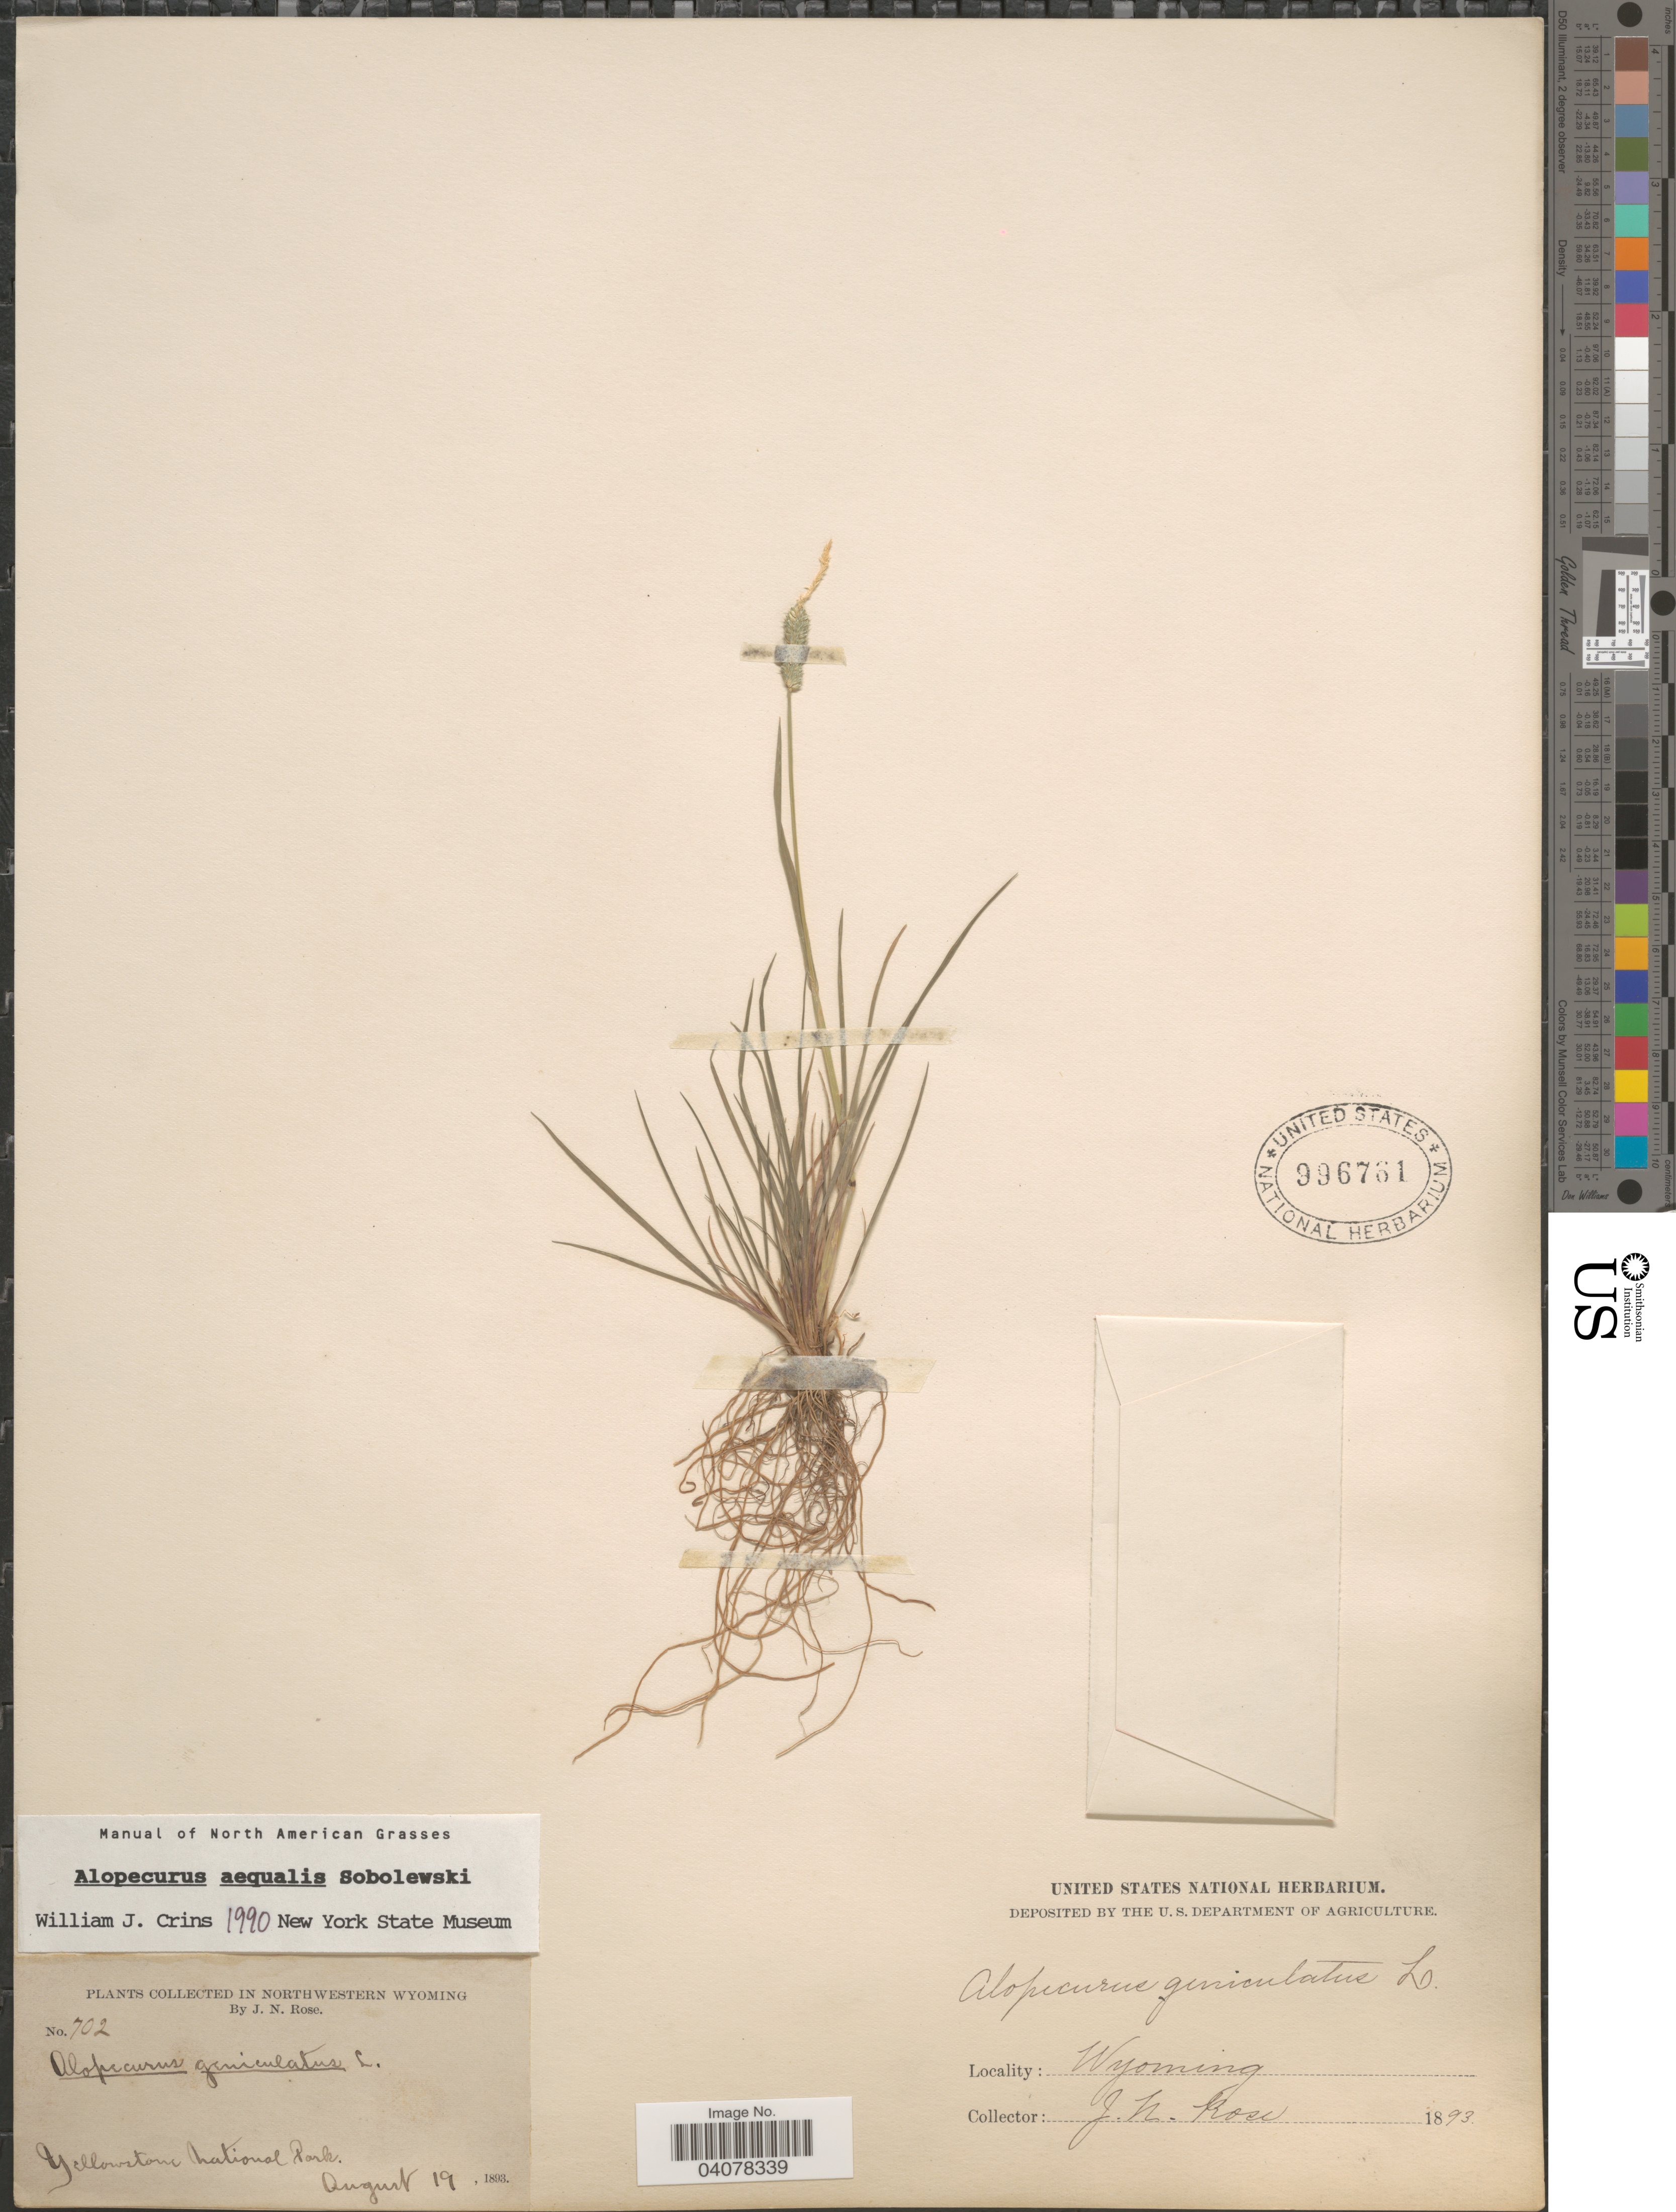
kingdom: Plantae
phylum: Tracheophyta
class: Liliopsida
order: Poales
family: Poaceae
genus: Alopecurus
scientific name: Alopecurus aequalis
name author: Sobol.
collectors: J. N. Rose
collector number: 702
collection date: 1893-08-19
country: United States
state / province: Wyoming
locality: In northwestern Wyoming. Yellowstone National Park.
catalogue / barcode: US 996761